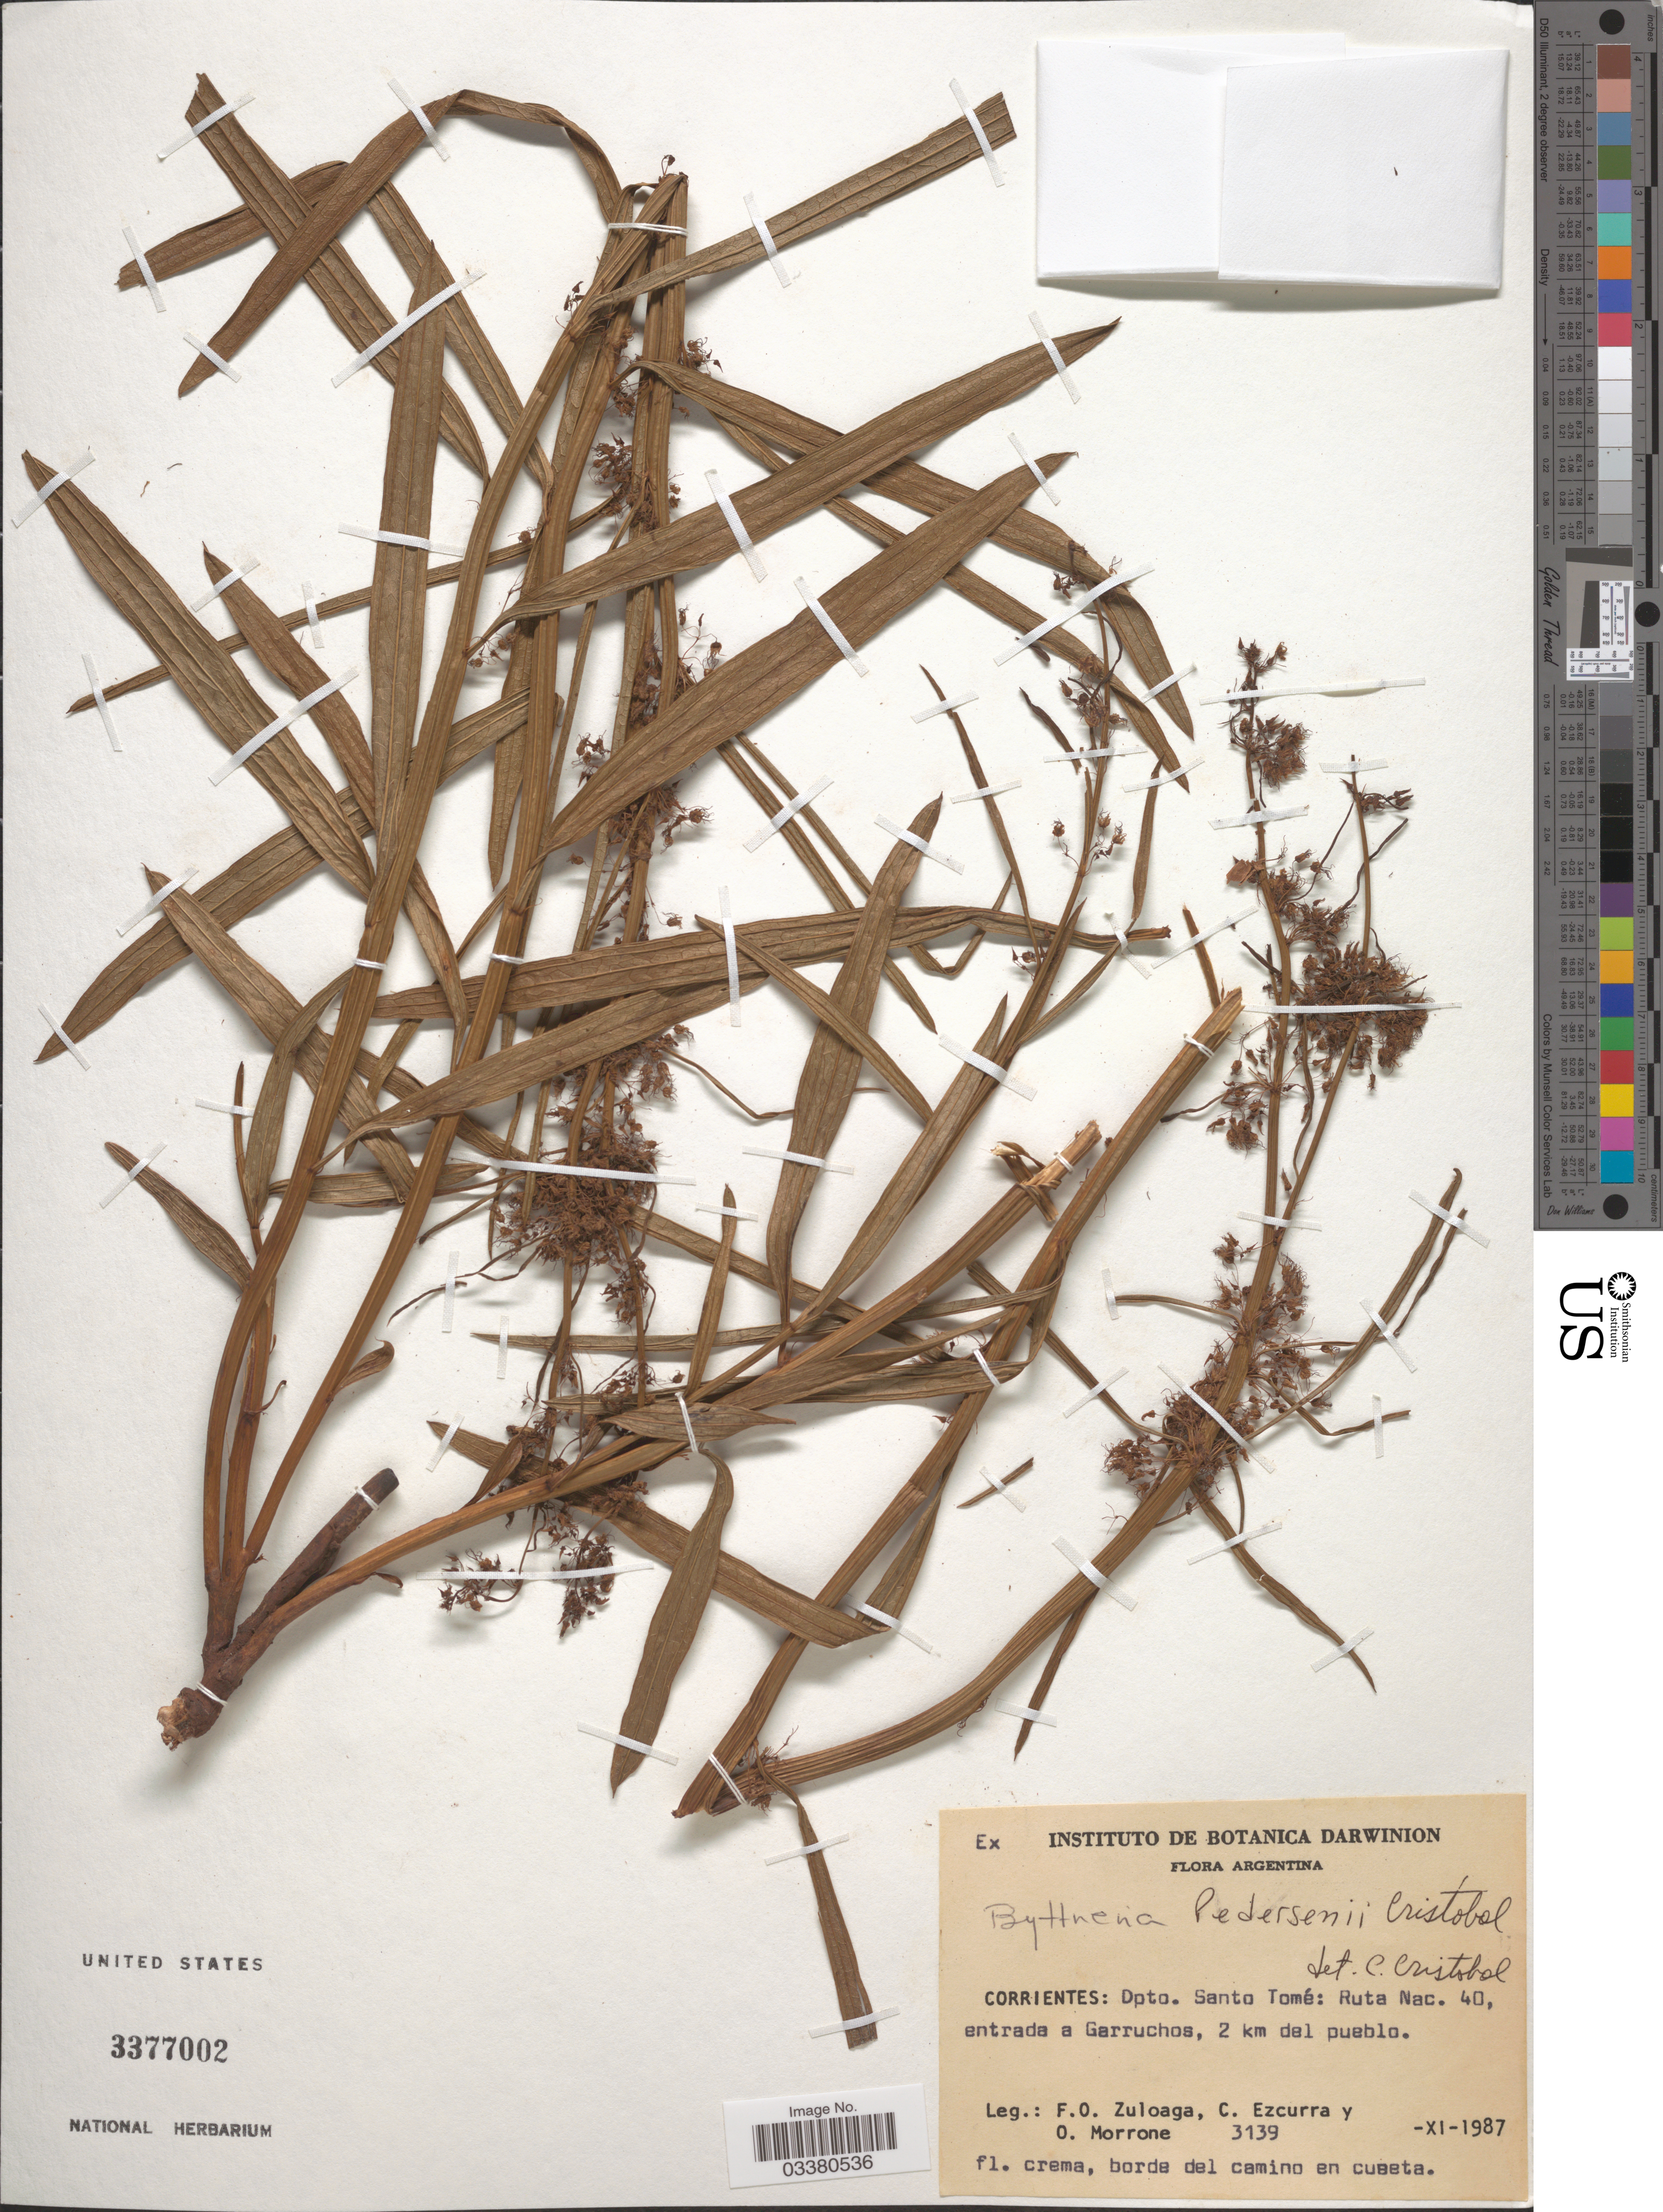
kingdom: Plantae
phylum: Tracheophyta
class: Magnoliopsida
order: Malvales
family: Malvaceae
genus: Byttneria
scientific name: Byttneria pedersenii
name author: Cristóbal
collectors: F. O. Zuloaga, C. Ezcurra & O. N. Morrone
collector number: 3139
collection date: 1987-11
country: Argentina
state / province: Corrientes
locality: Dpto. Santo Tomé: Ruta Nac. 40, entrada a Garruchos, 2 km del pueblo.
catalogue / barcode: US 3377002